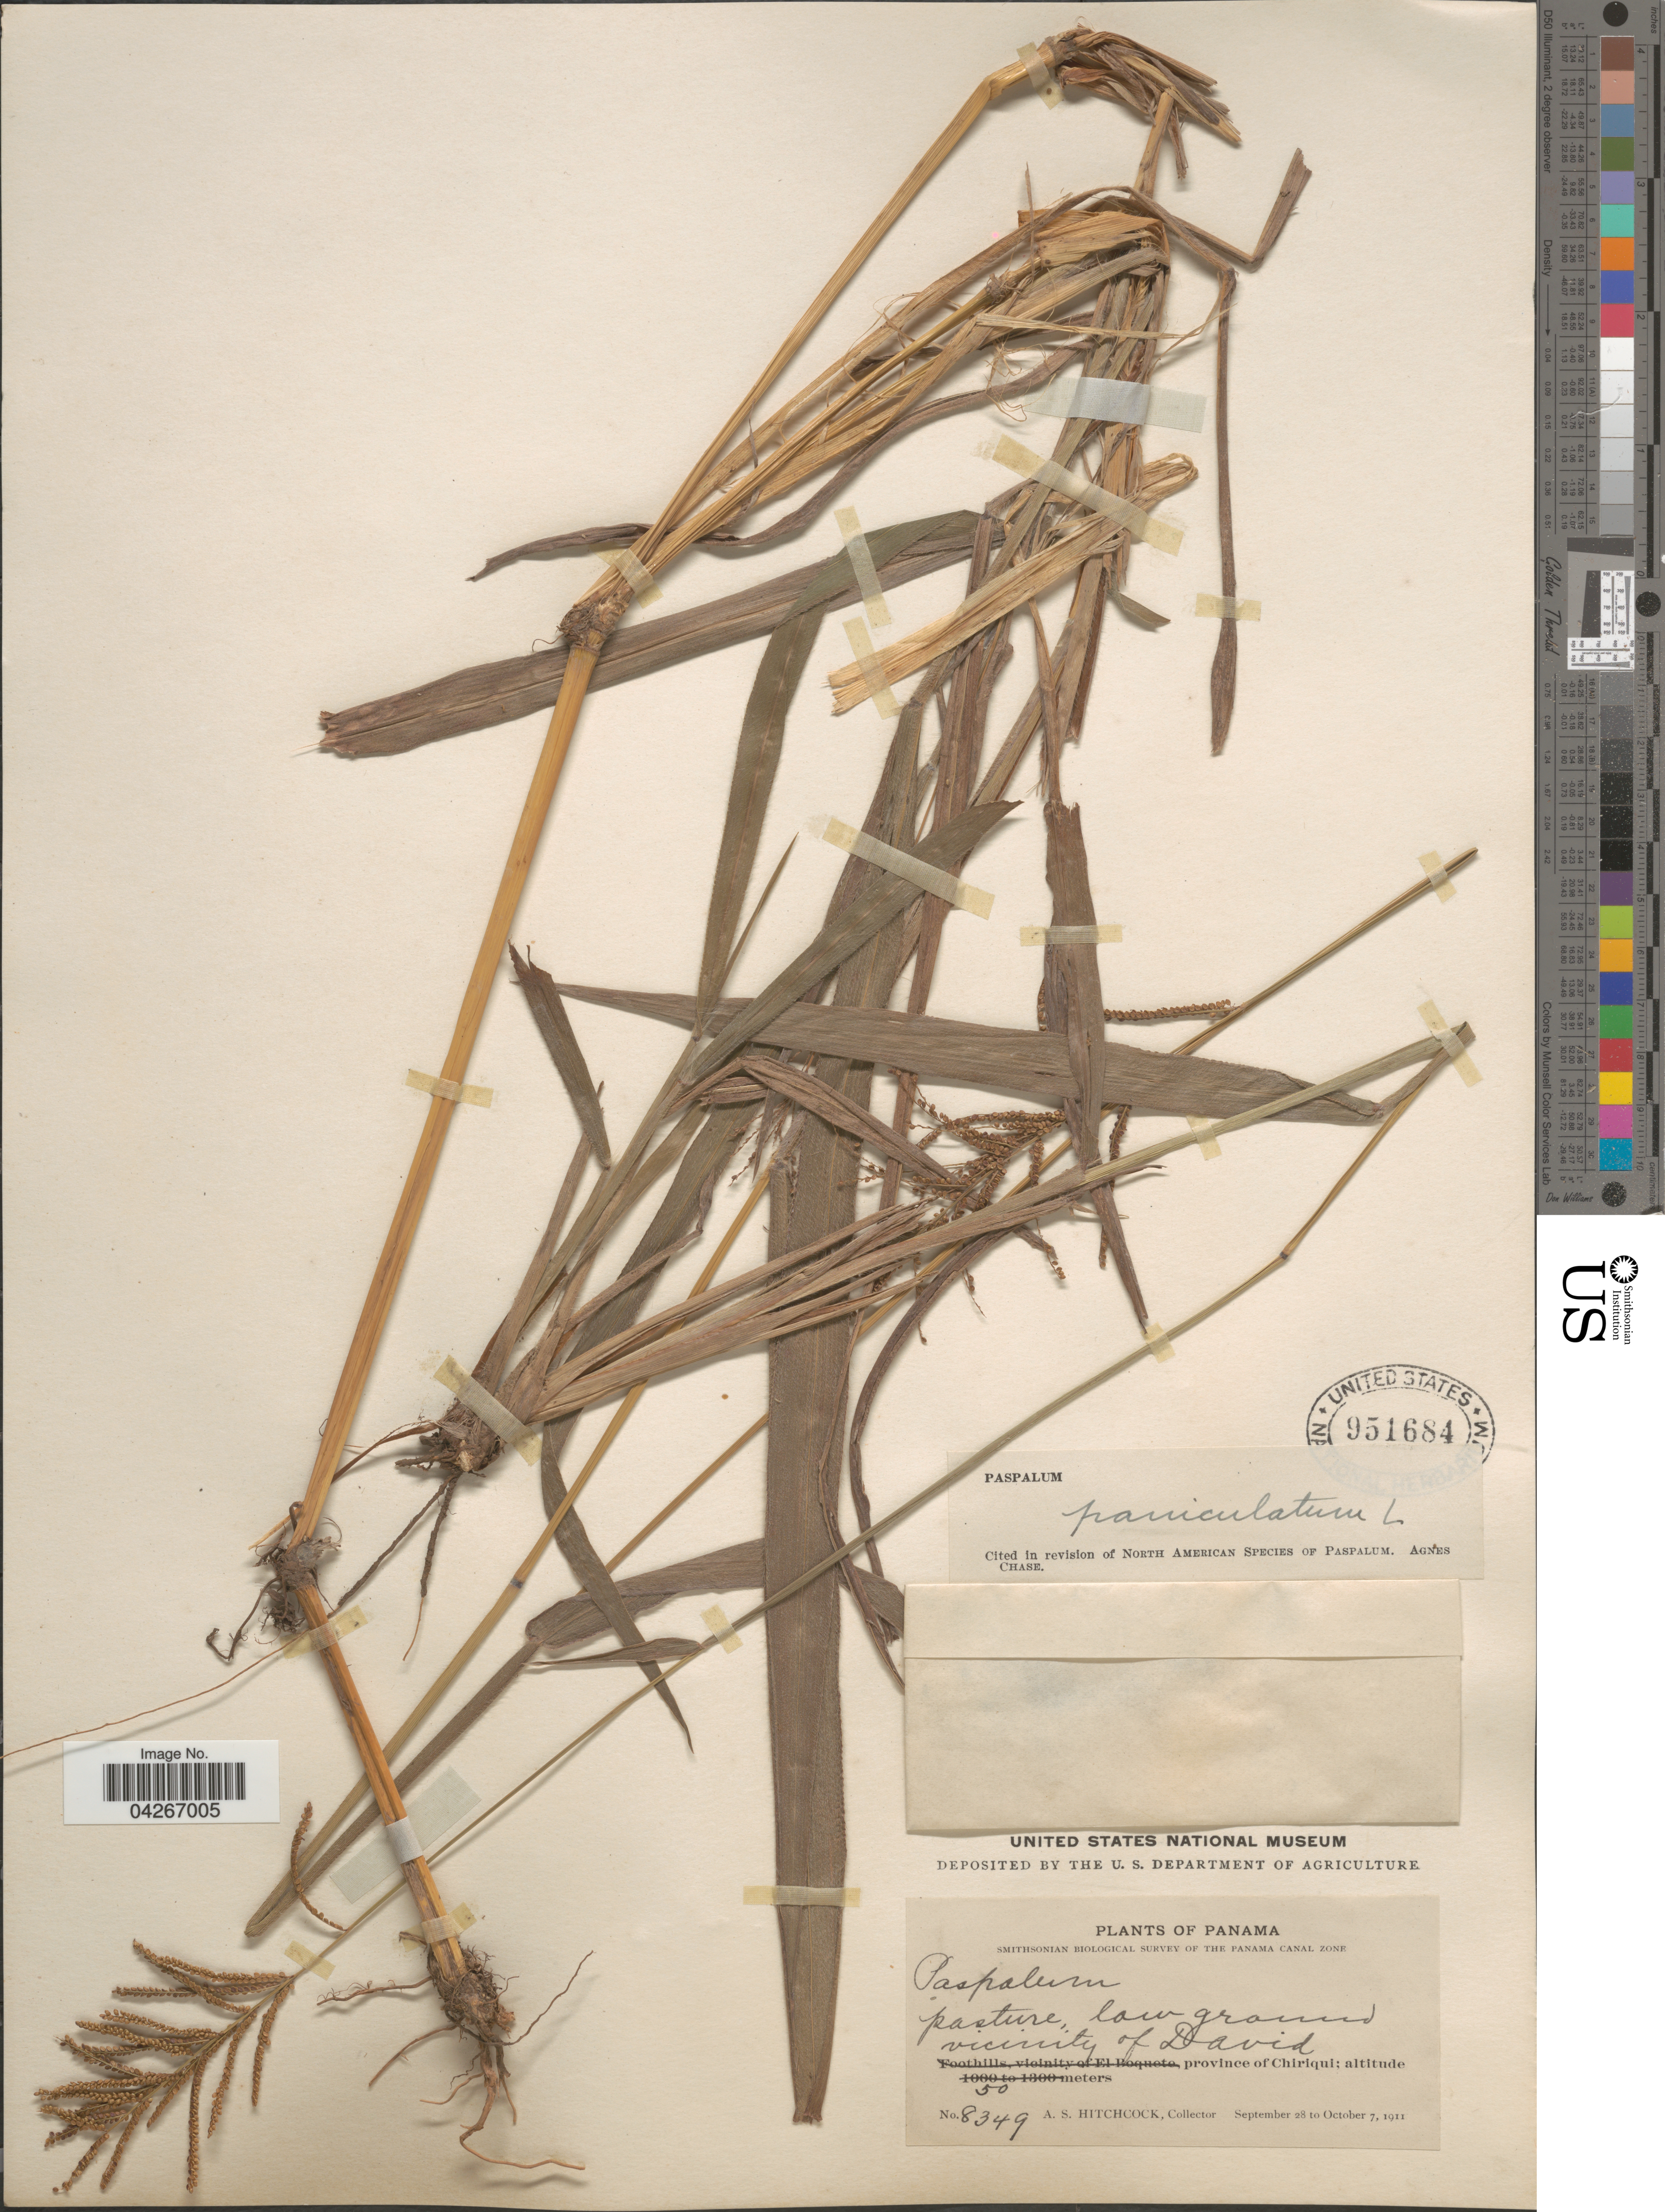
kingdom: Plantae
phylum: Tracheophyta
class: Liliopsida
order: Poales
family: Poaceae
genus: Paspalum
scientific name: Paspalum paniculatum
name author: L.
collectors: A. S. Hitchcock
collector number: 8349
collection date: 1911-09-28/1911-10-07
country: Panama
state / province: Chiriqui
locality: Smithsonian Biological Survey Of The Panama Canal Zone. Pasture, low ground vicinity of David.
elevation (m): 50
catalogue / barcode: US 951684